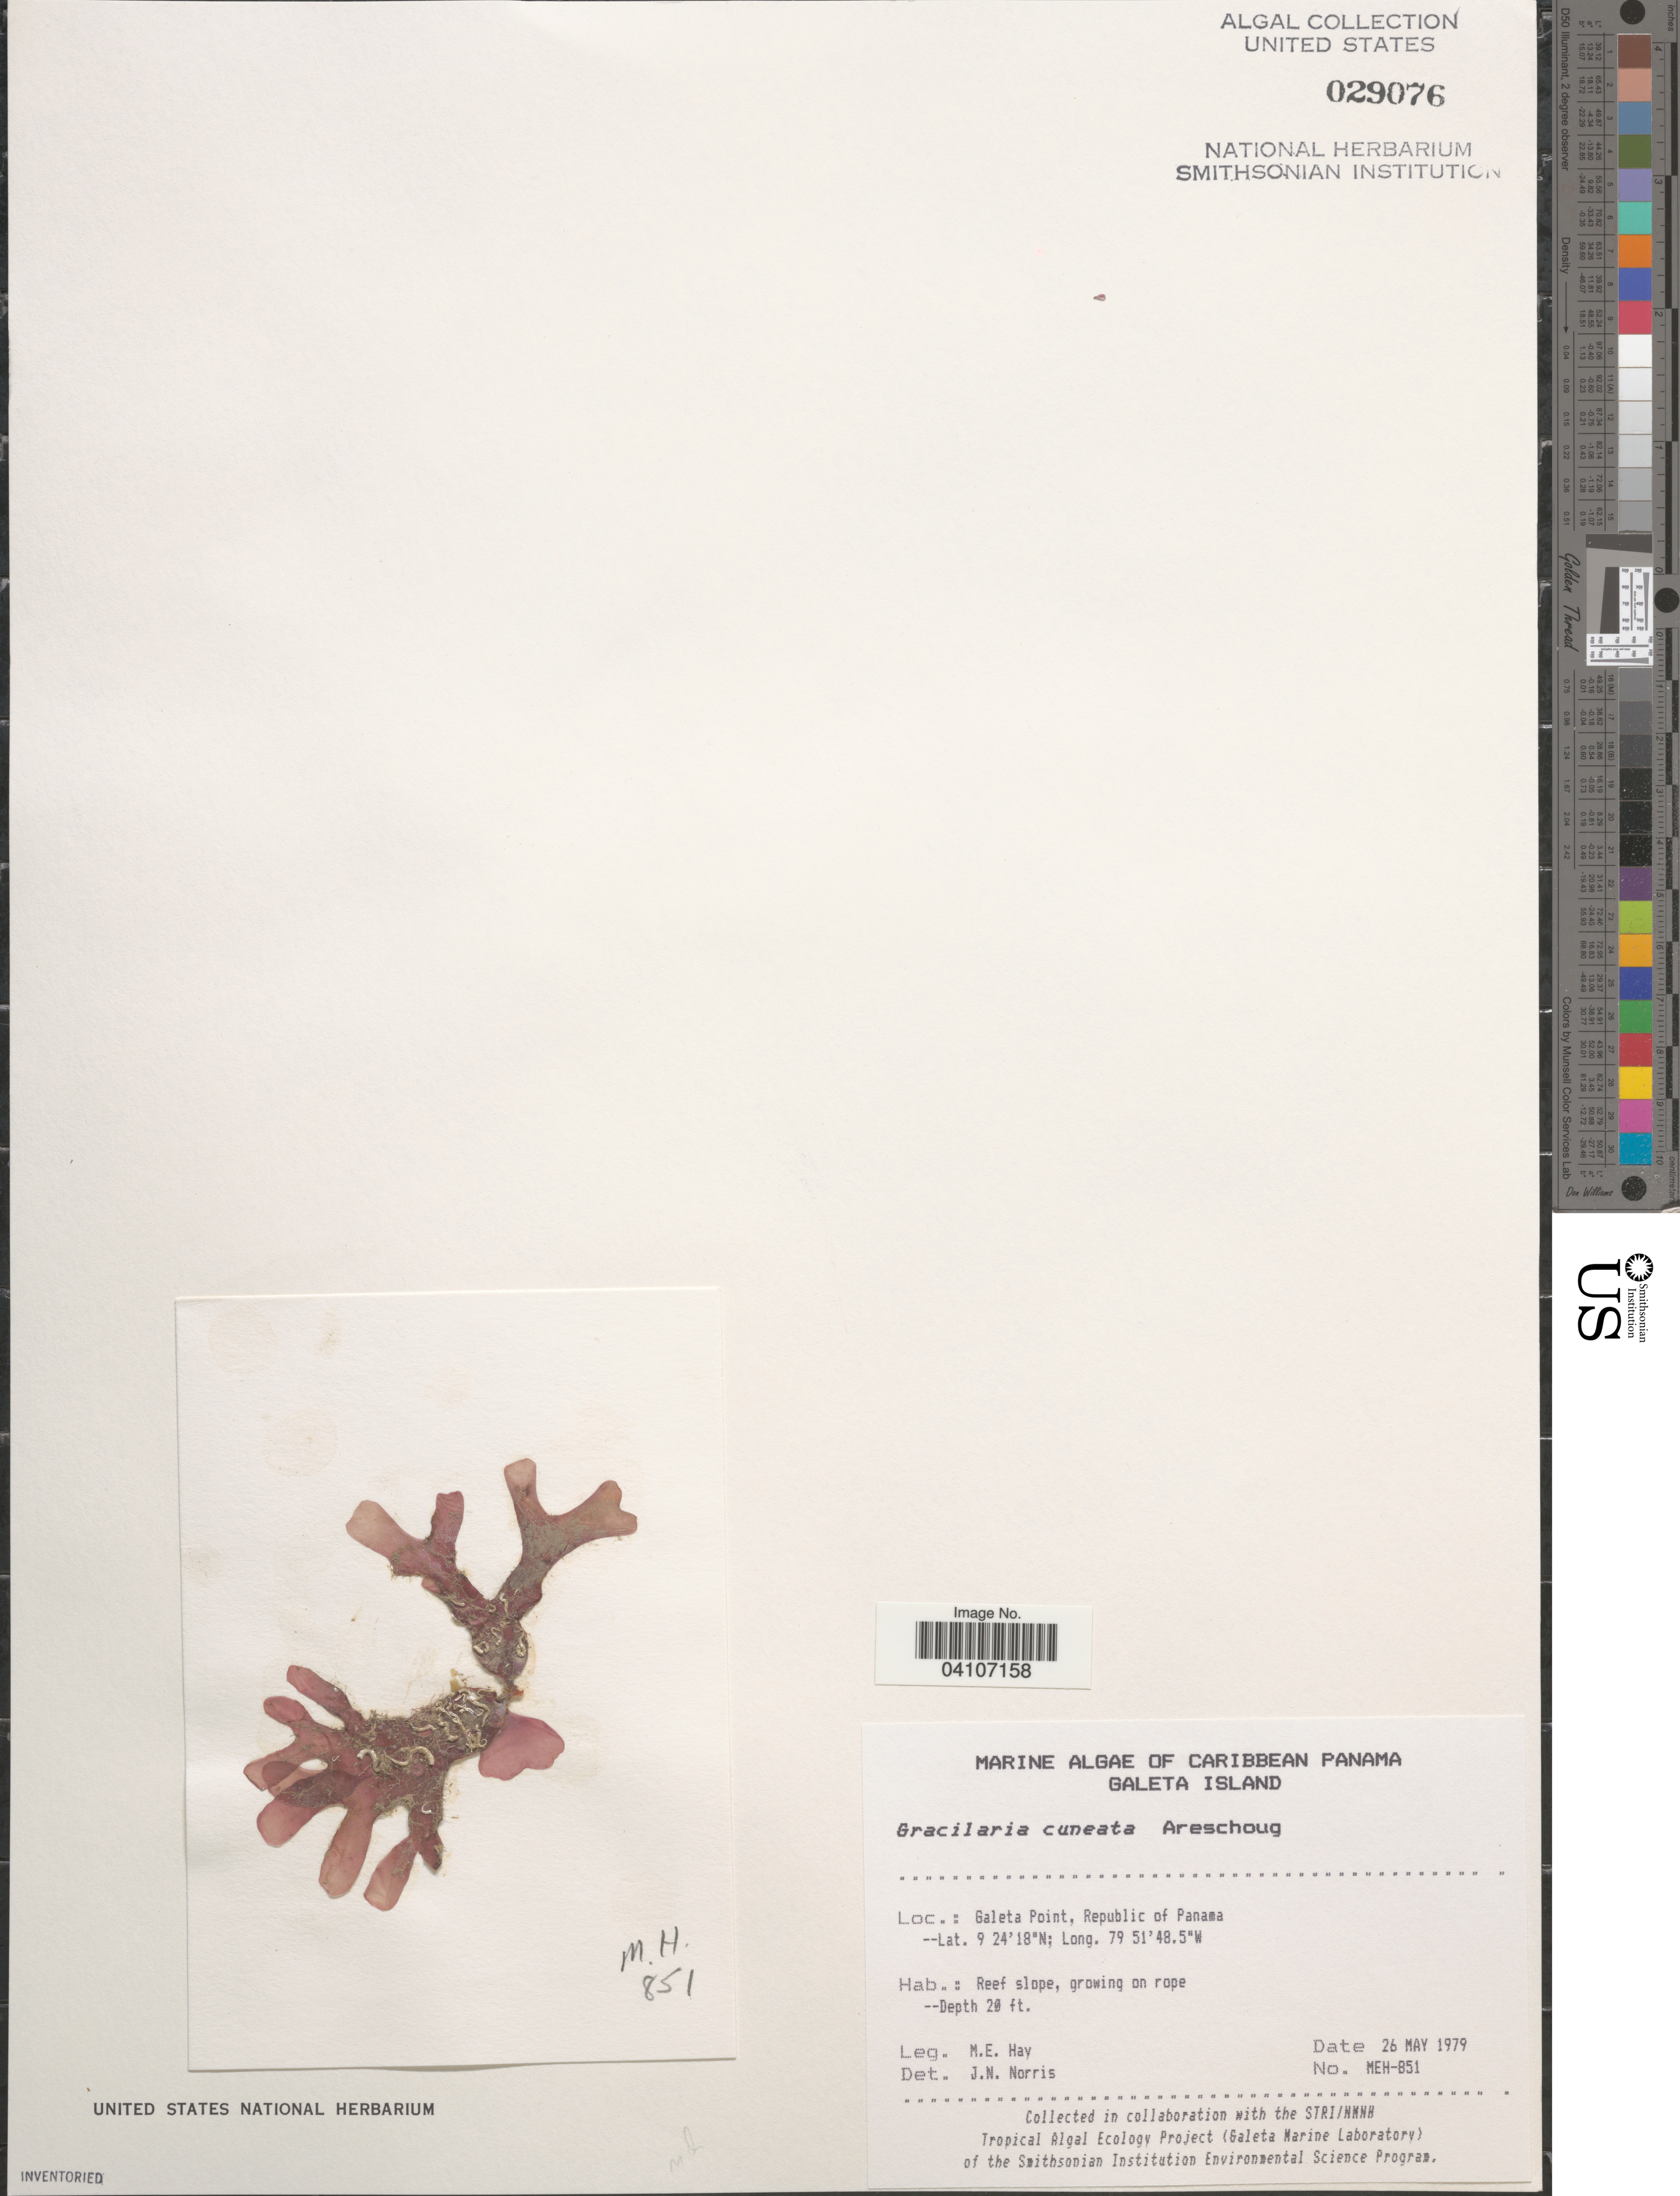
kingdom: Plantae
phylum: Rhodophyta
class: Florideophyceae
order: Gracilariales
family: Gracilariaceae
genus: Gracilaria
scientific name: Gracilaria cuneata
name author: Aresch.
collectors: M. E. Hay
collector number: MEH-851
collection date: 1979-05-26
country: Panama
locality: Caribbean Panama. Galeta Island. Galeta Point, Republic of Panama.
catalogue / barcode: US 29076